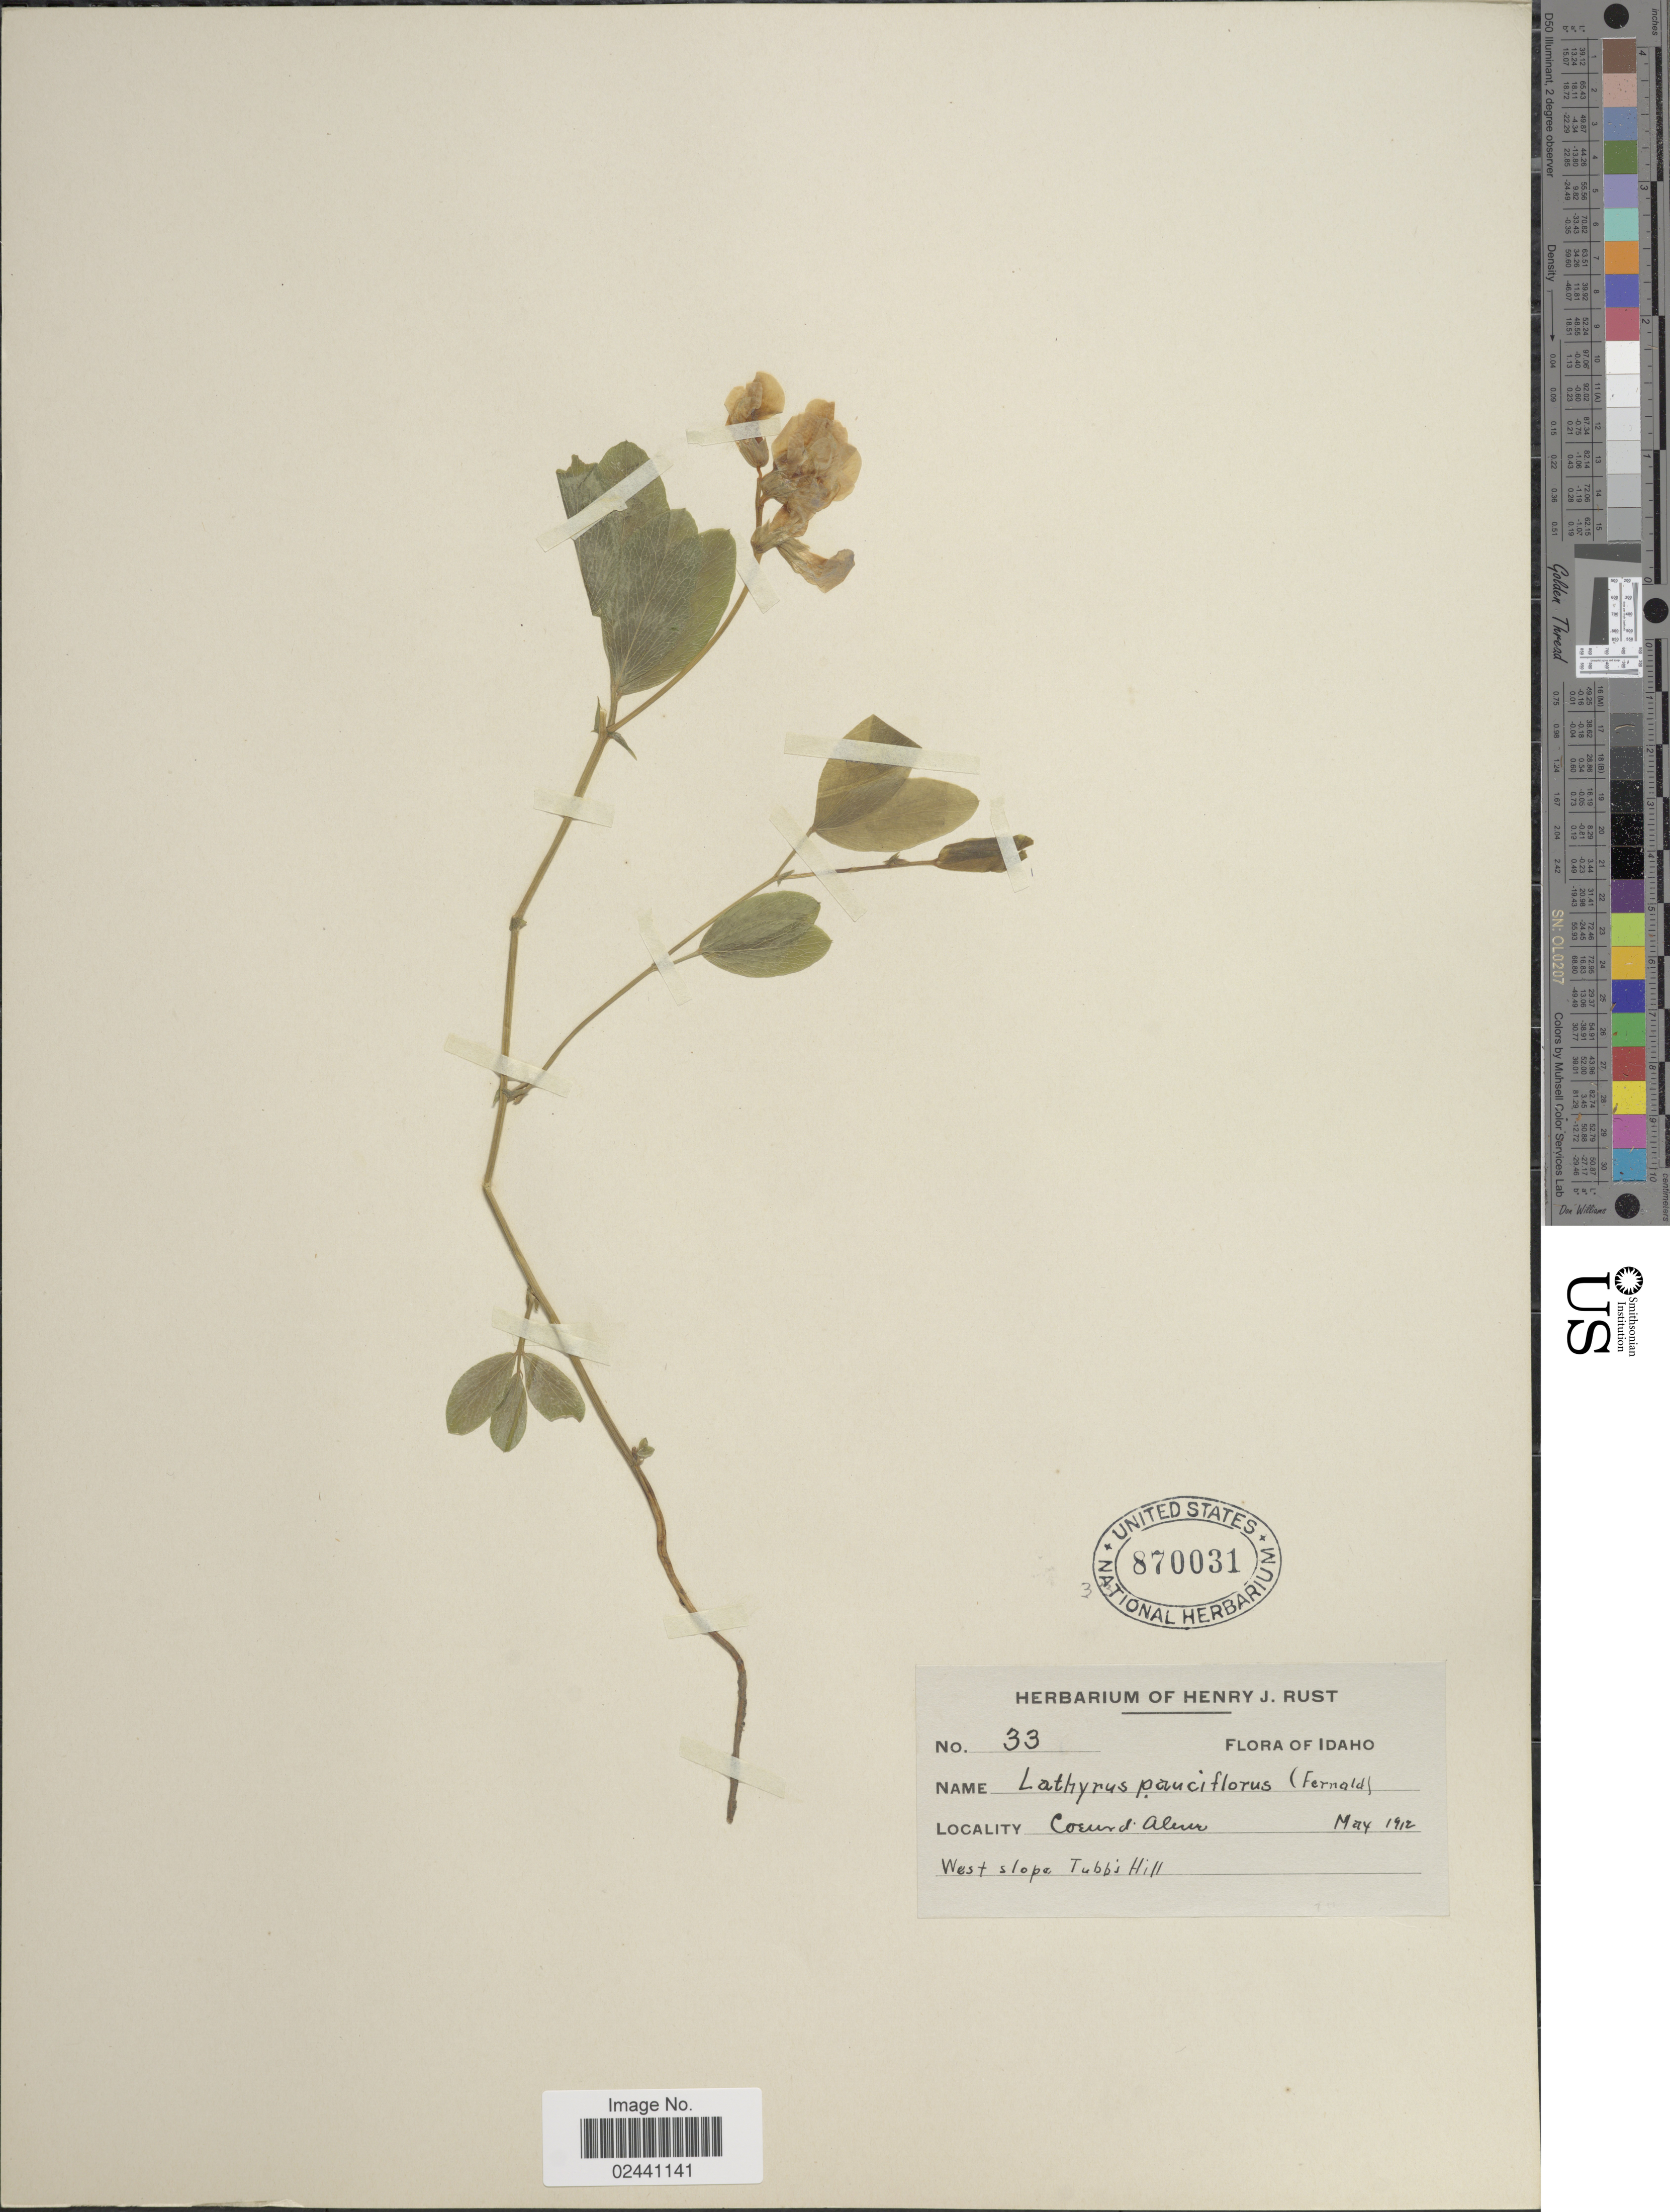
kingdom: Plantae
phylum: Tracheophyta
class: Magnoliopsida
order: Fabales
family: Fabaceae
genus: Lathyrus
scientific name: Lathyrus nevadensis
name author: S. Watson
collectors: ex herb. Henry J. Rust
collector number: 33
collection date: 1912-05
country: United States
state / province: Idaho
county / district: Kootenai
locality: Coeur d'Alene. West slope Tubb's Hill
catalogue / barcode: US 870031